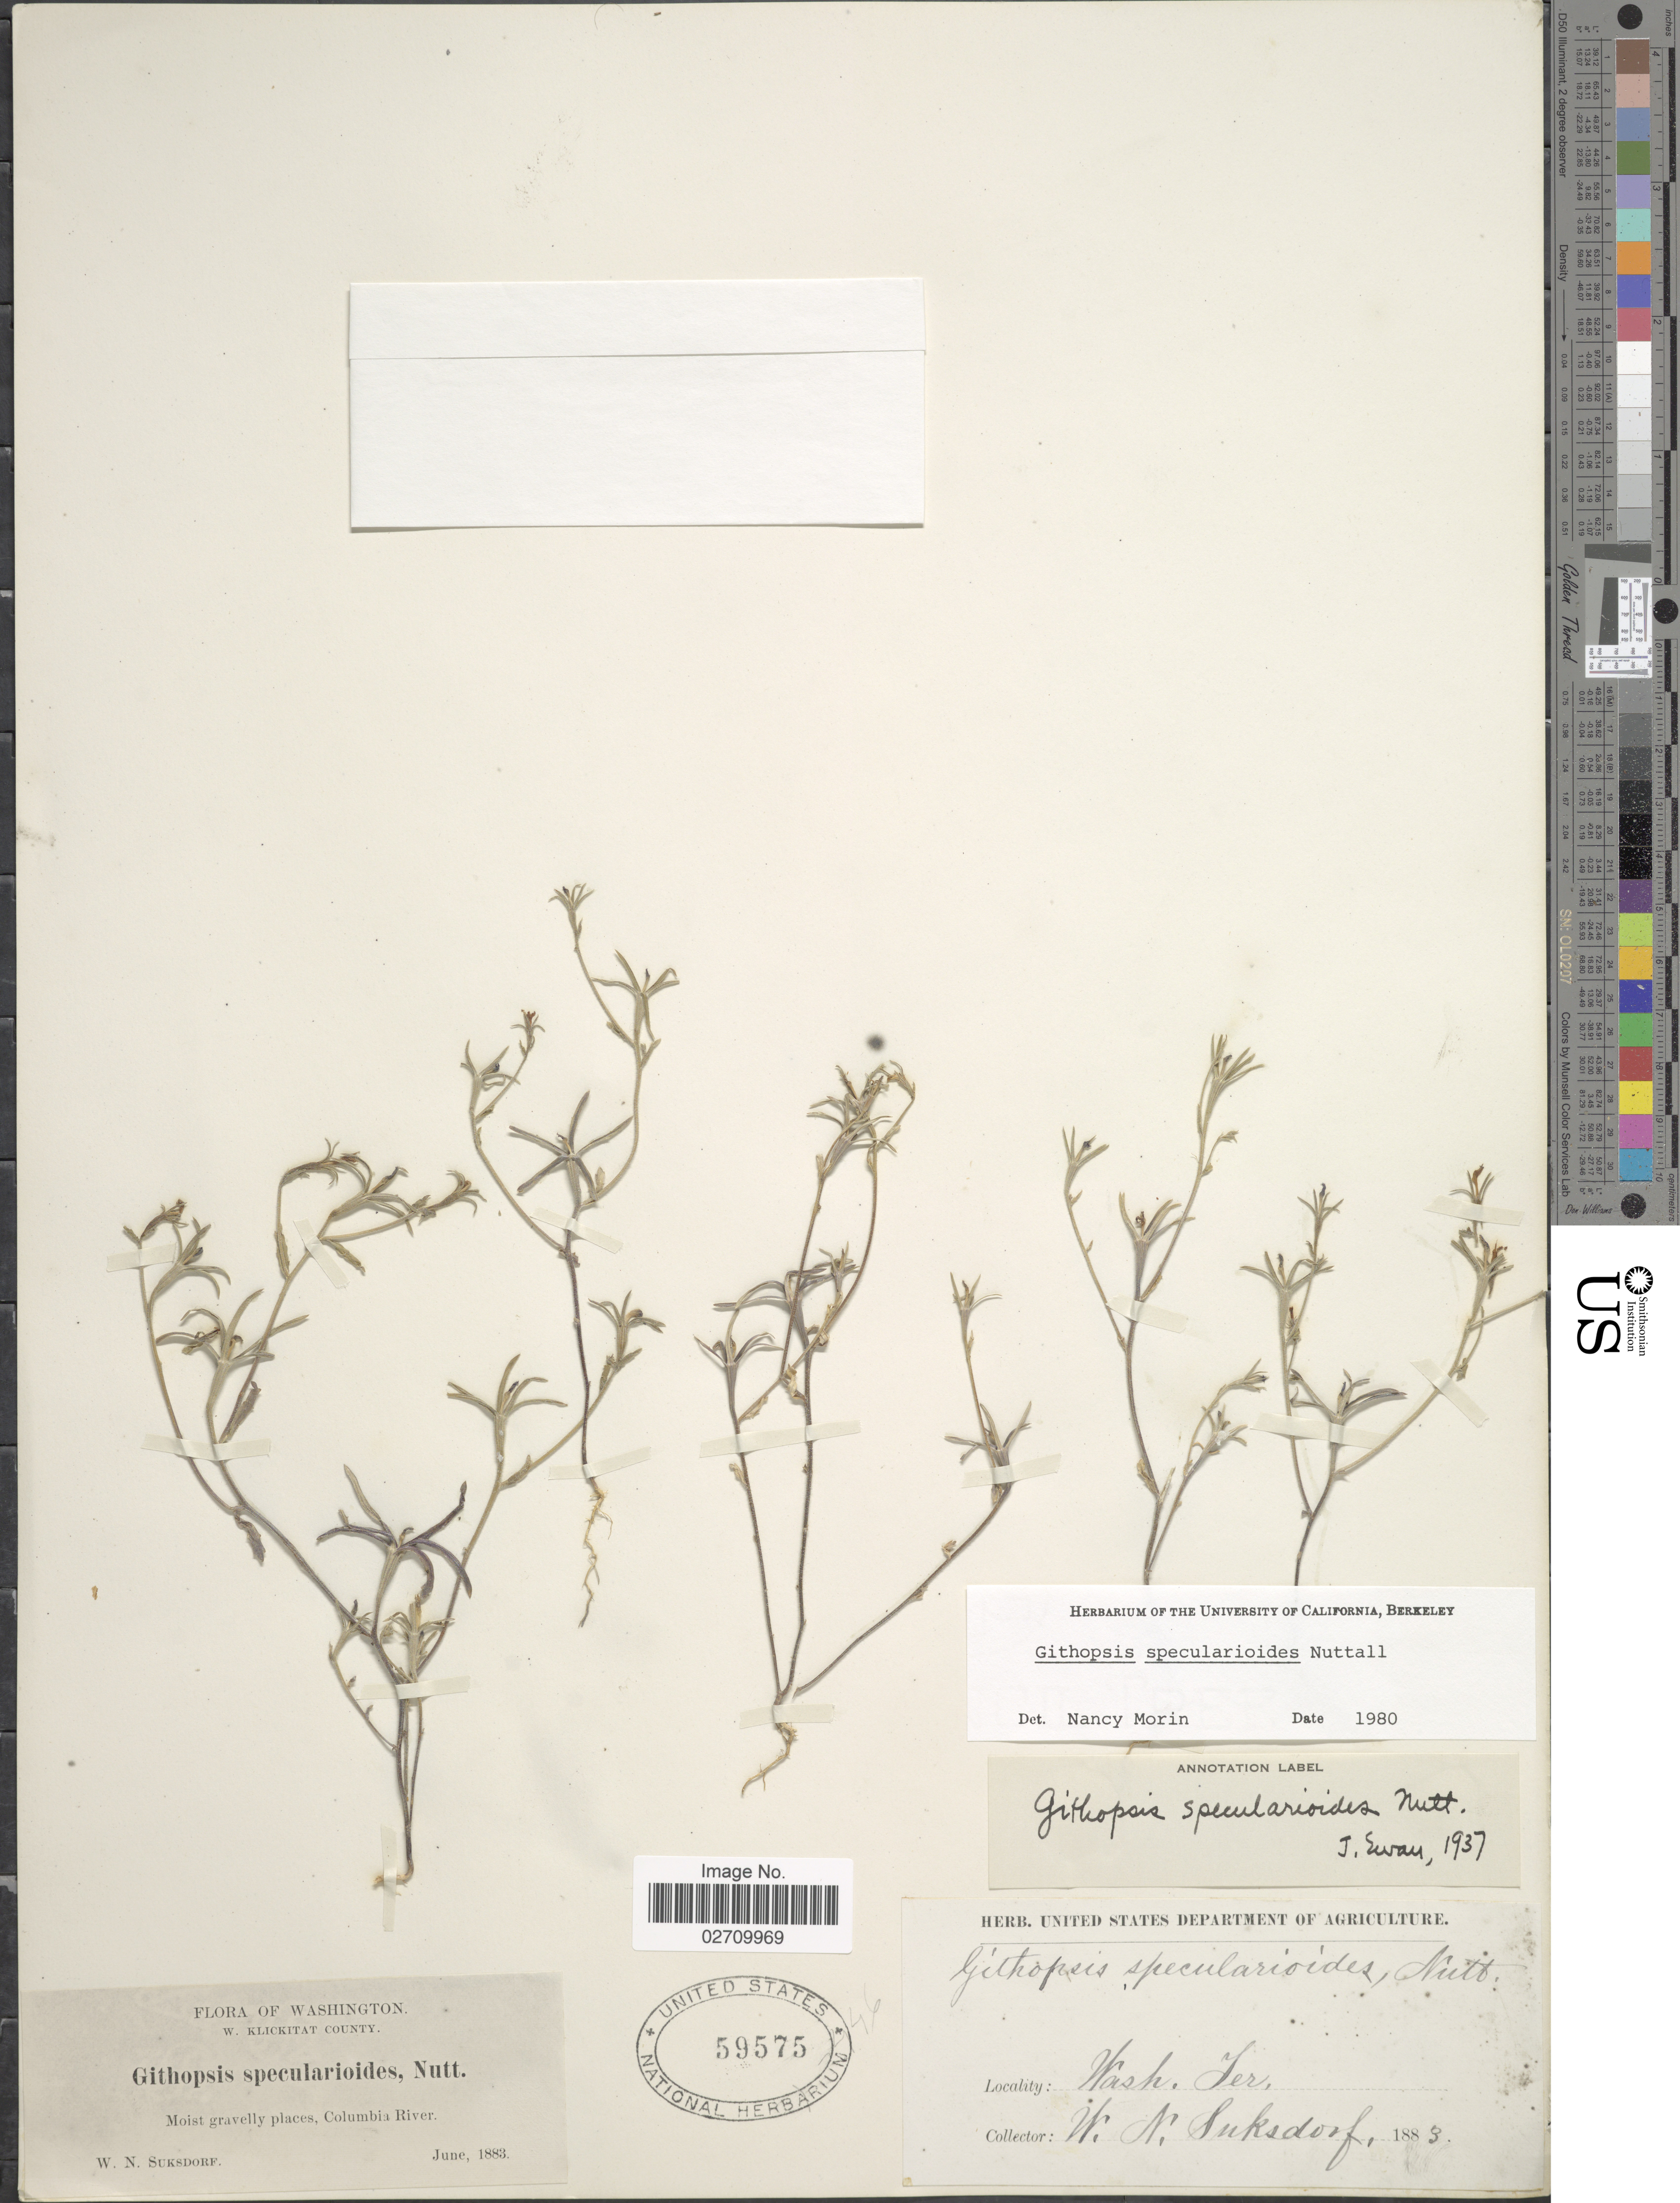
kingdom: Plantae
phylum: Tracheophyta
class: Magnoliopsida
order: Asterales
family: Campanulaceae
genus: Githopsis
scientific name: Githopsis specularioides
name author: Nutt.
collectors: W. N. Suksdorf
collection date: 1883-06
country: United States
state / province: Washington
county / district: Klickitat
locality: Wash. Ter. W. Klickitat County. Columbia River.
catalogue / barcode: US 59575